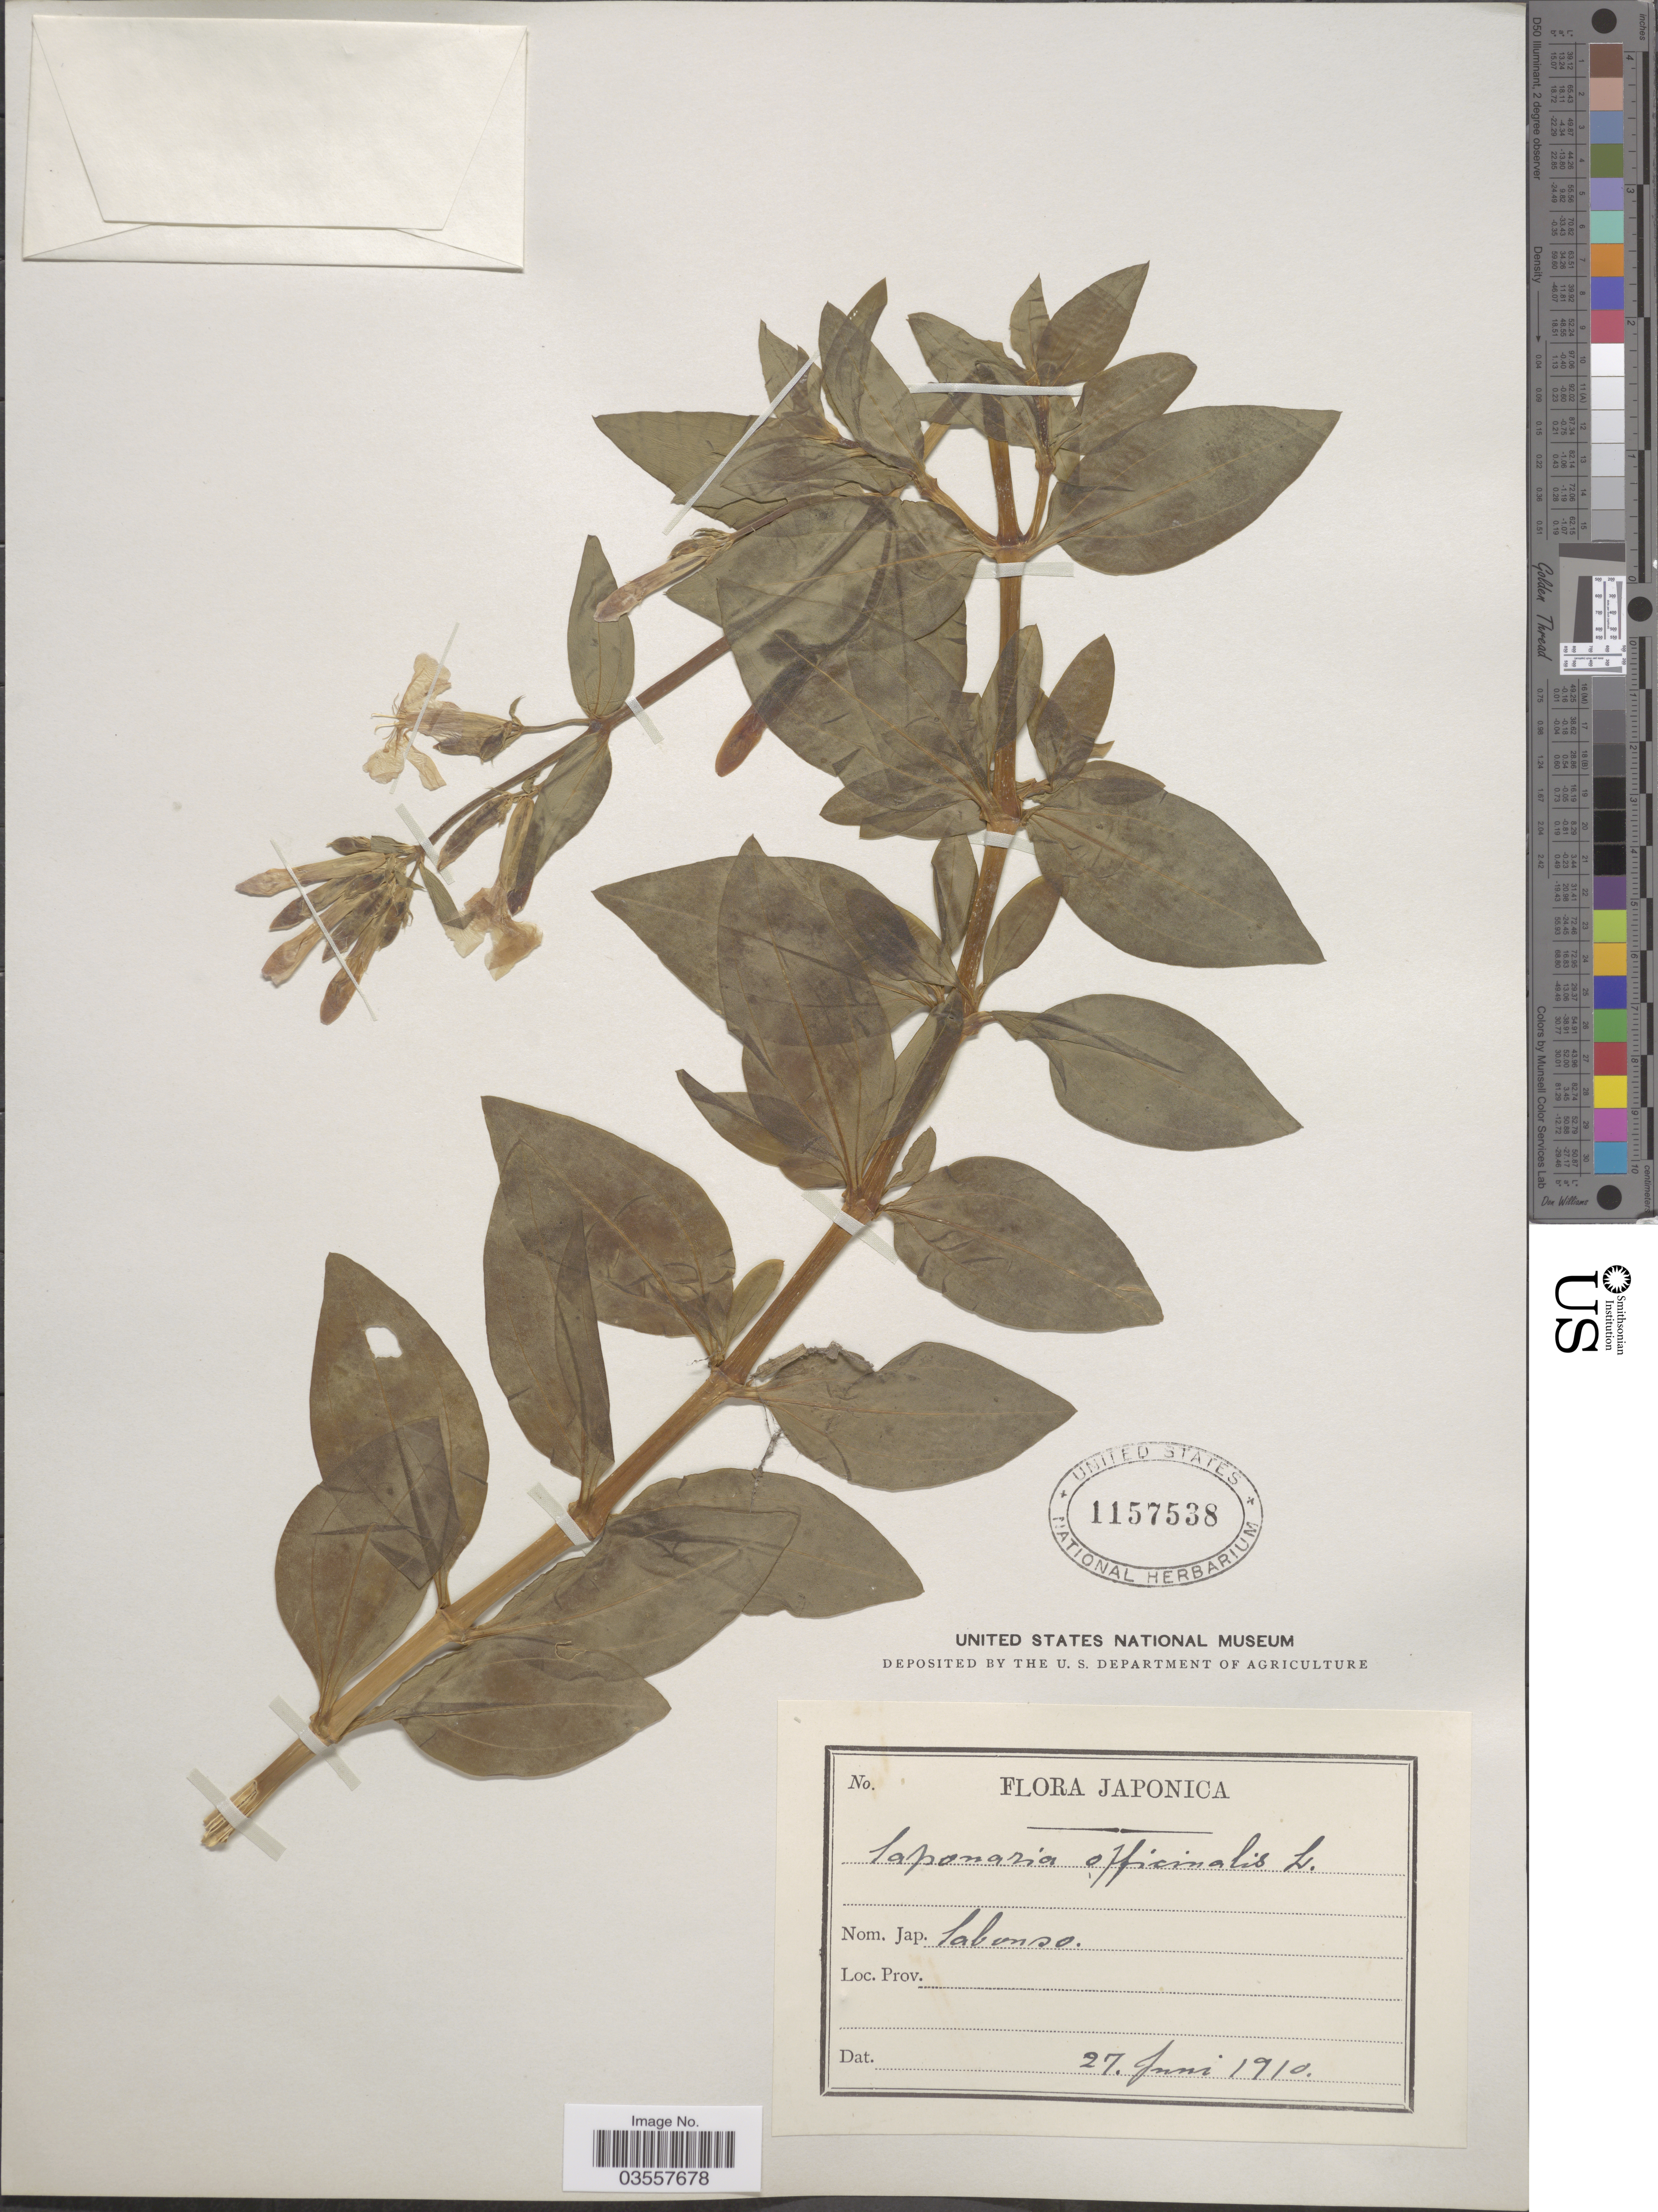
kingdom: Plantae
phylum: Tracheophyta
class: Magnoliopsida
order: Caryophyllales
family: Caryophyllaceae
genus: Saponaria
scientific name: Saponaria officinalis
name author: L.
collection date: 1910-06-27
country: Japan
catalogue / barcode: US 1157538